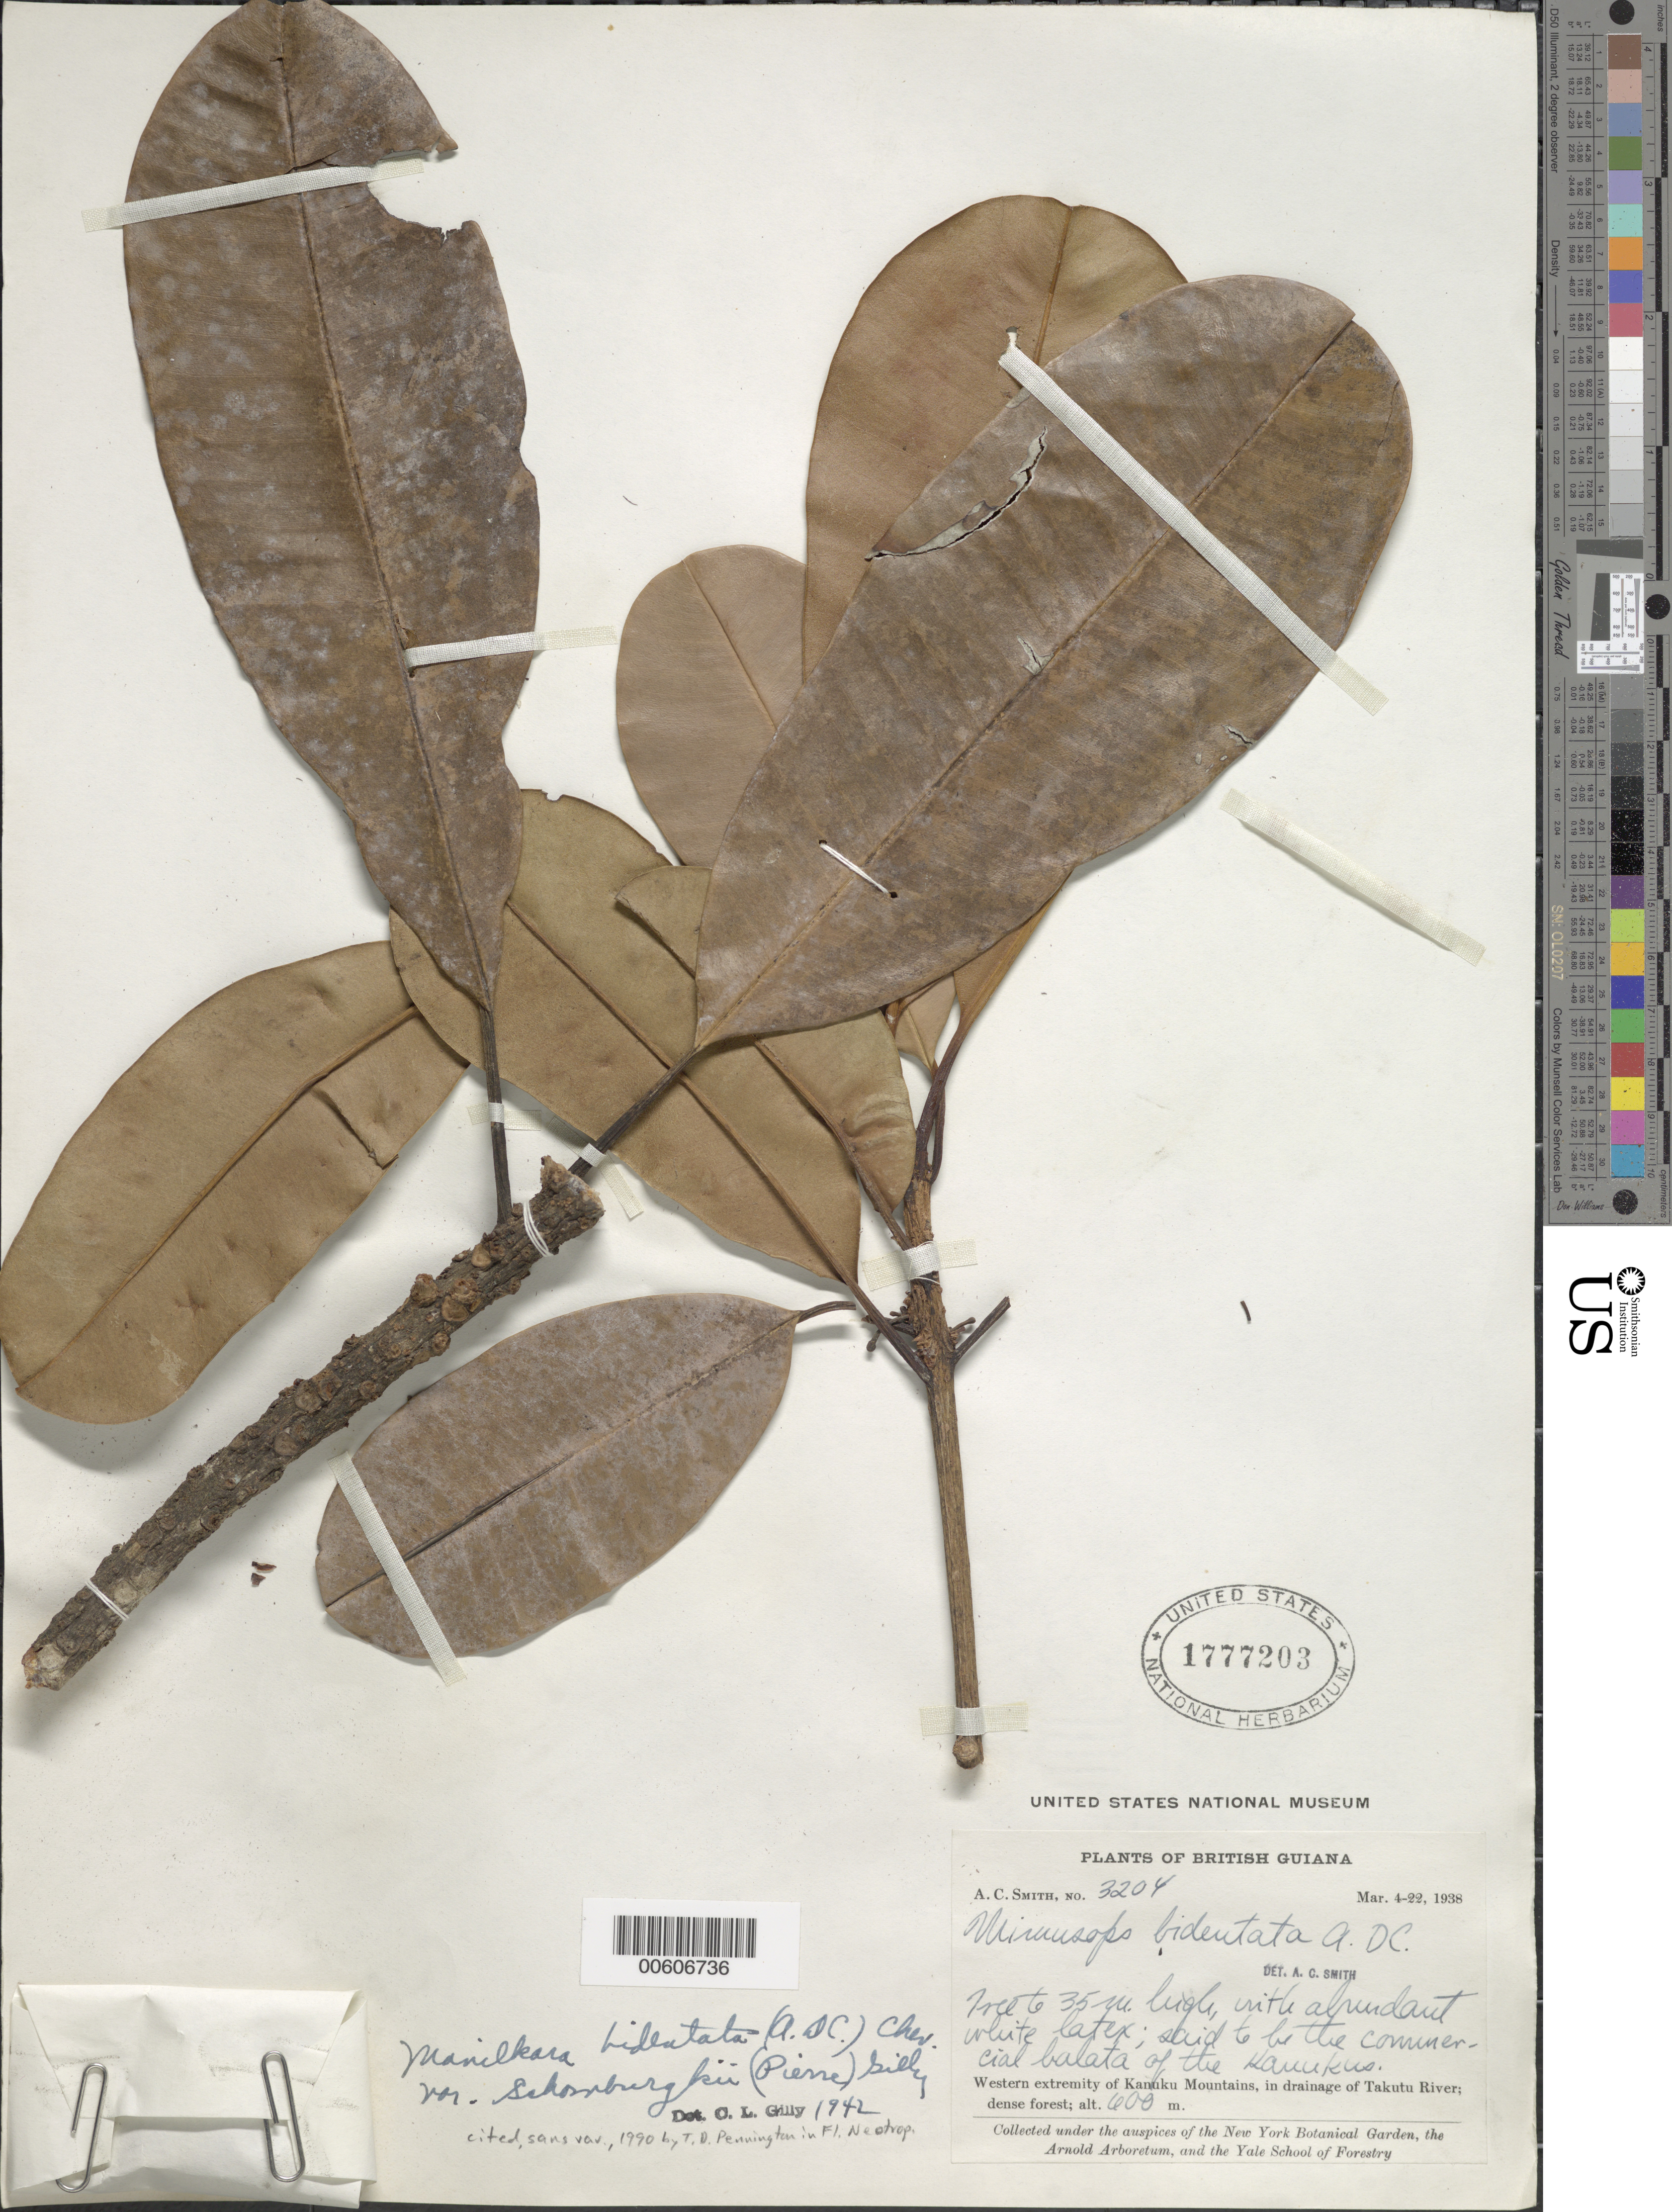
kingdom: Plantae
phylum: Tracheophyta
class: Magnoliopsida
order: Ericales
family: Sapotaceae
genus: Manilkara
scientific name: Manilkara bidentata var. schomburgkii (Pierre) Gilly var. nov. ined.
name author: (Pierre)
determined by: Gilly, C. L.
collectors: A. C. Smith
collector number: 3204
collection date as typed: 4-Mar-38 to 22-Mar-38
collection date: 1938-03-04/1938-03-22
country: Guyana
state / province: U. Takutu-U. Essequibo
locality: Kanuku Mts., drainage of Takutu R., western extremity of Kanuku Mountains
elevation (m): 600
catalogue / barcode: US 1777203